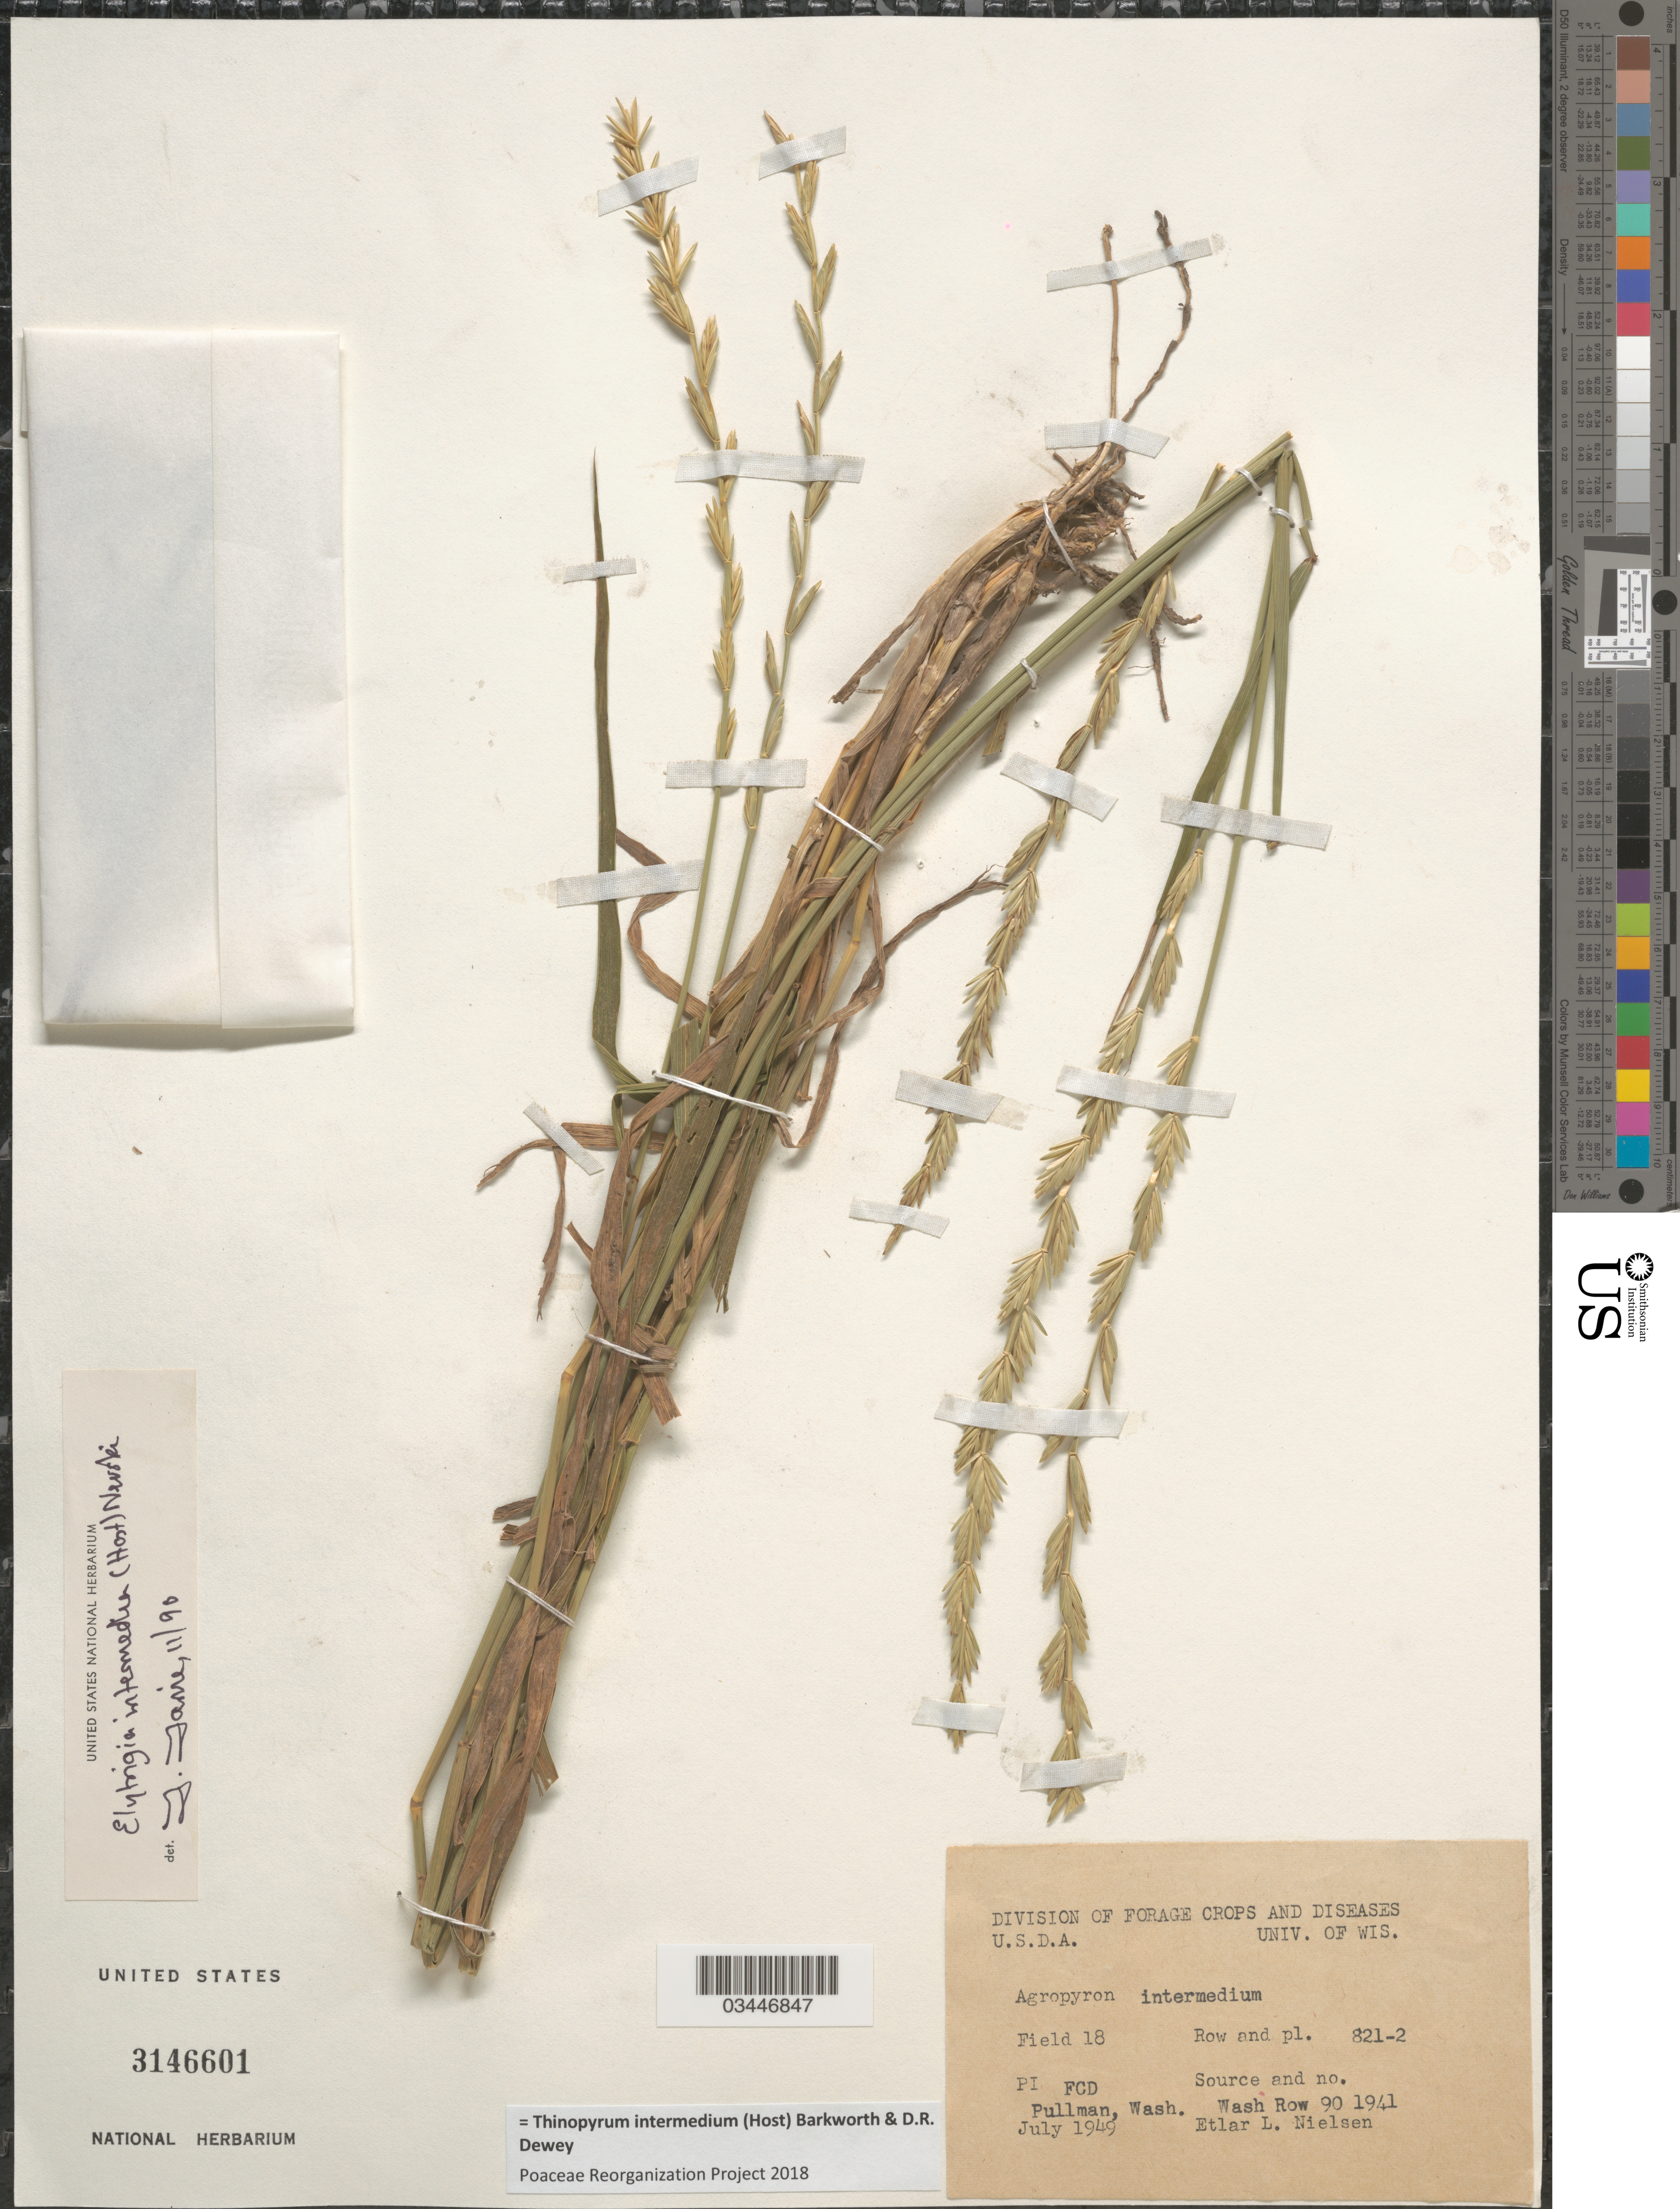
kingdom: Plantae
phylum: Tracheophyta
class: Liliopsida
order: Poales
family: Poaceae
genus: Aegilops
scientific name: Aegilops sp.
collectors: E. L. Nielsen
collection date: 1949-07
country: United States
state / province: Washington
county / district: Whitman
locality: Field 18 Row and pl. 821-2. FCD Pullman.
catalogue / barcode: US 3146601